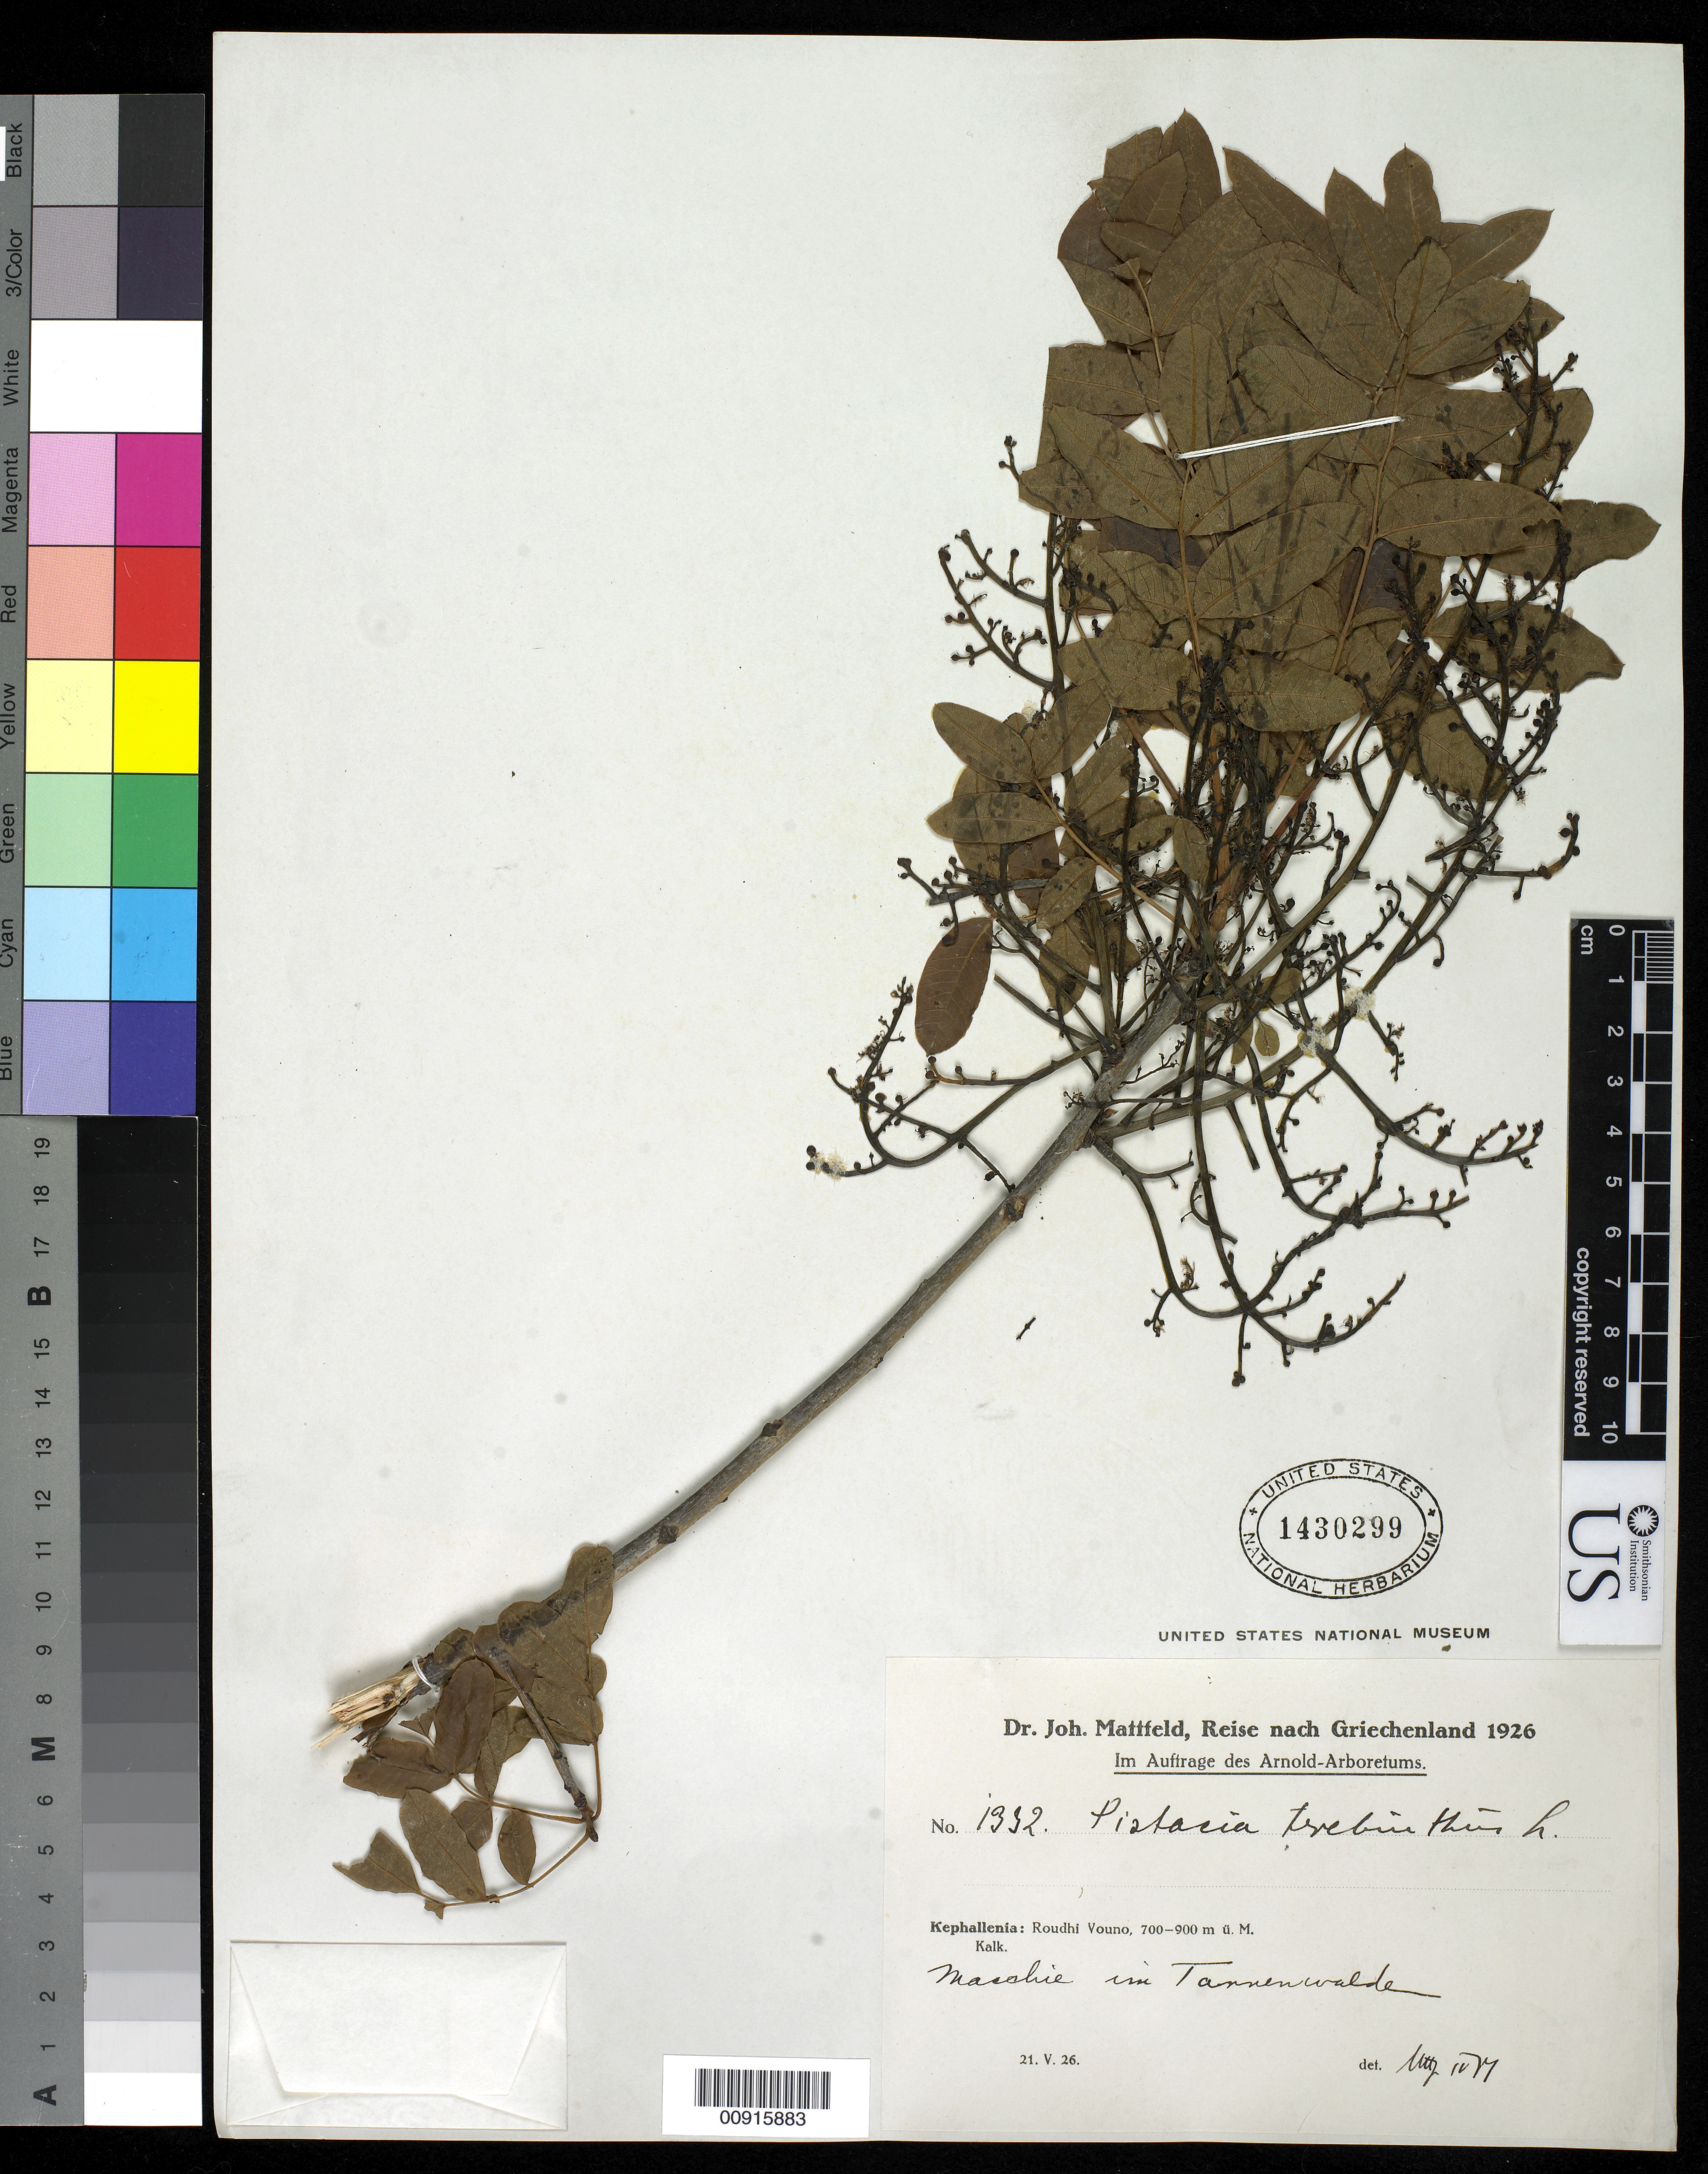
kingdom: Plantae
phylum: Tracheophyta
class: Magnoliopsida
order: Sapindales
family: Anacardiaceae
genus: Pistacia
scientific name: Pistacia vera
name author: L.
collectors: J. Mattfeld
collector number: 1332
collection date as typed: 21 May 1926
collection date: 1926-05-21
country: Greece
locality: Kephallenia: Roudhi vouno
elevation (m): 700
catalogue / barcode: US 1430299